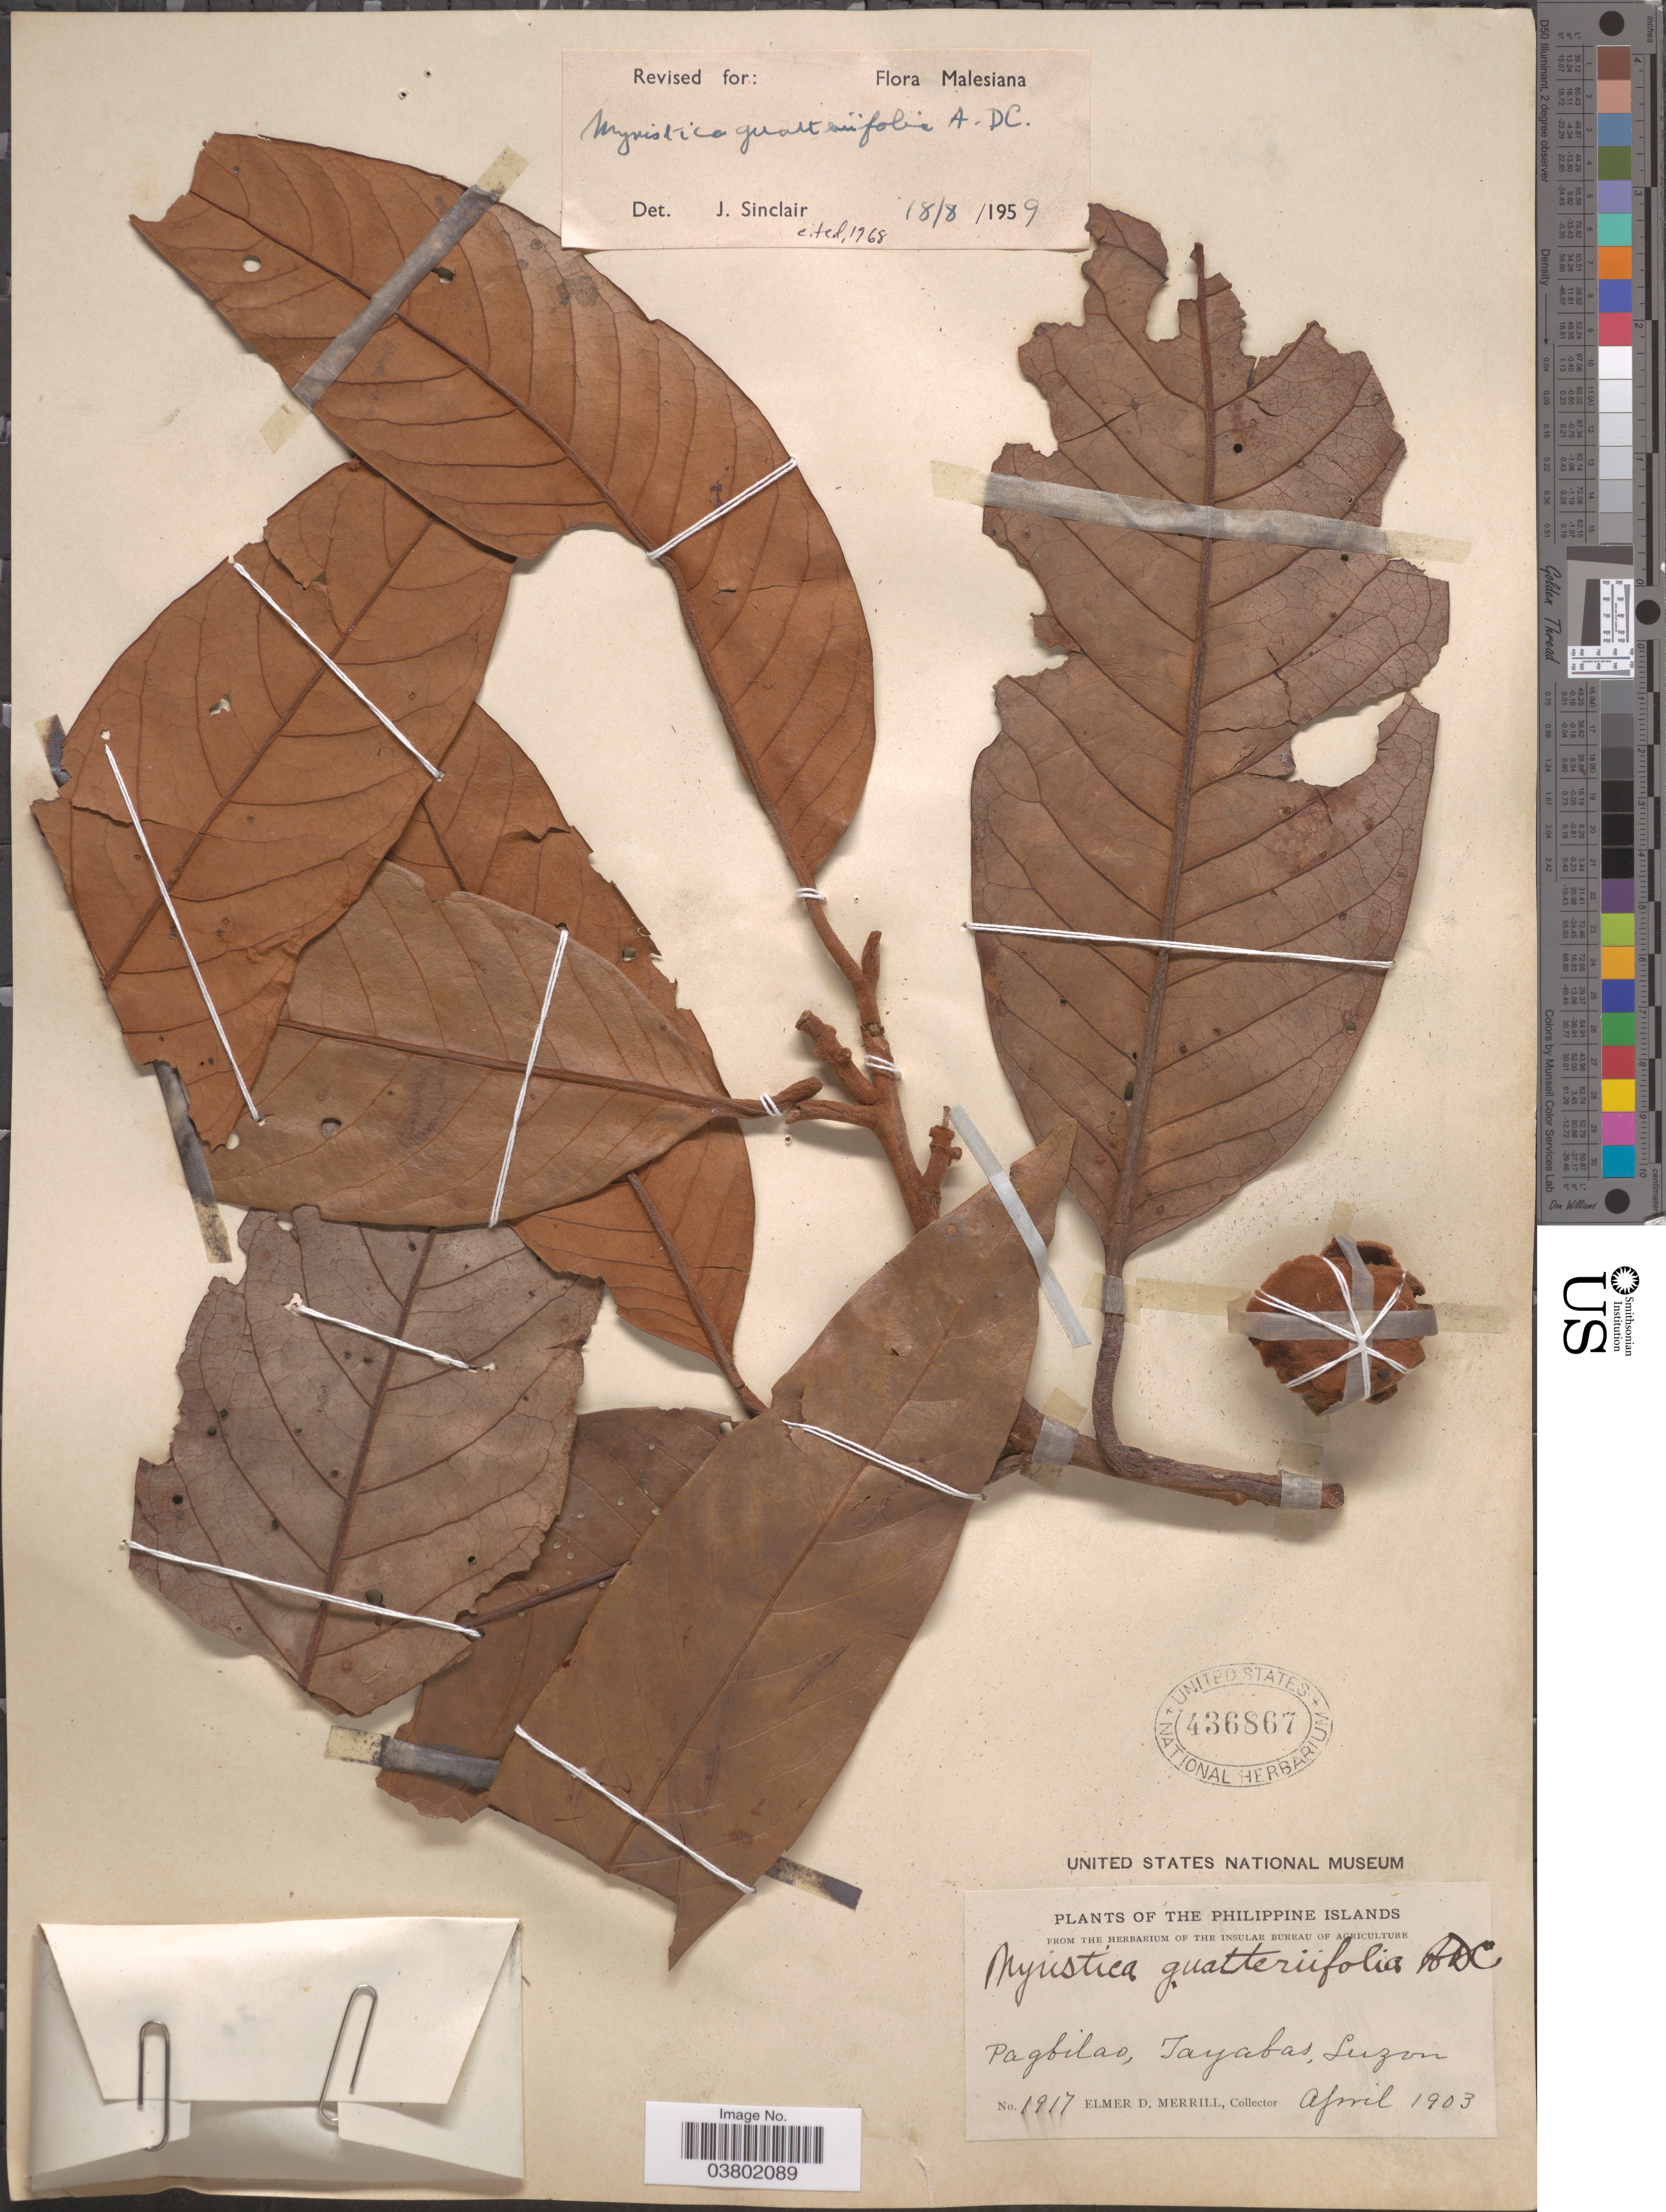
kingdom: Plantae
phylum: Tracheophyta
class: Magnoliopsida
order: Magnoliales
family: Myristicaceae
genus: Myristica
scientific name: Myristica guatteriifolia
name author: A. DC.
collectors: E. D. Merrill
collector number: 1917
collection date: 1903-04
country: Philippines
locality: The Philippine Islands. Pagbilao, Tayabas, Luzon.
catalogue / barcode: US 439867